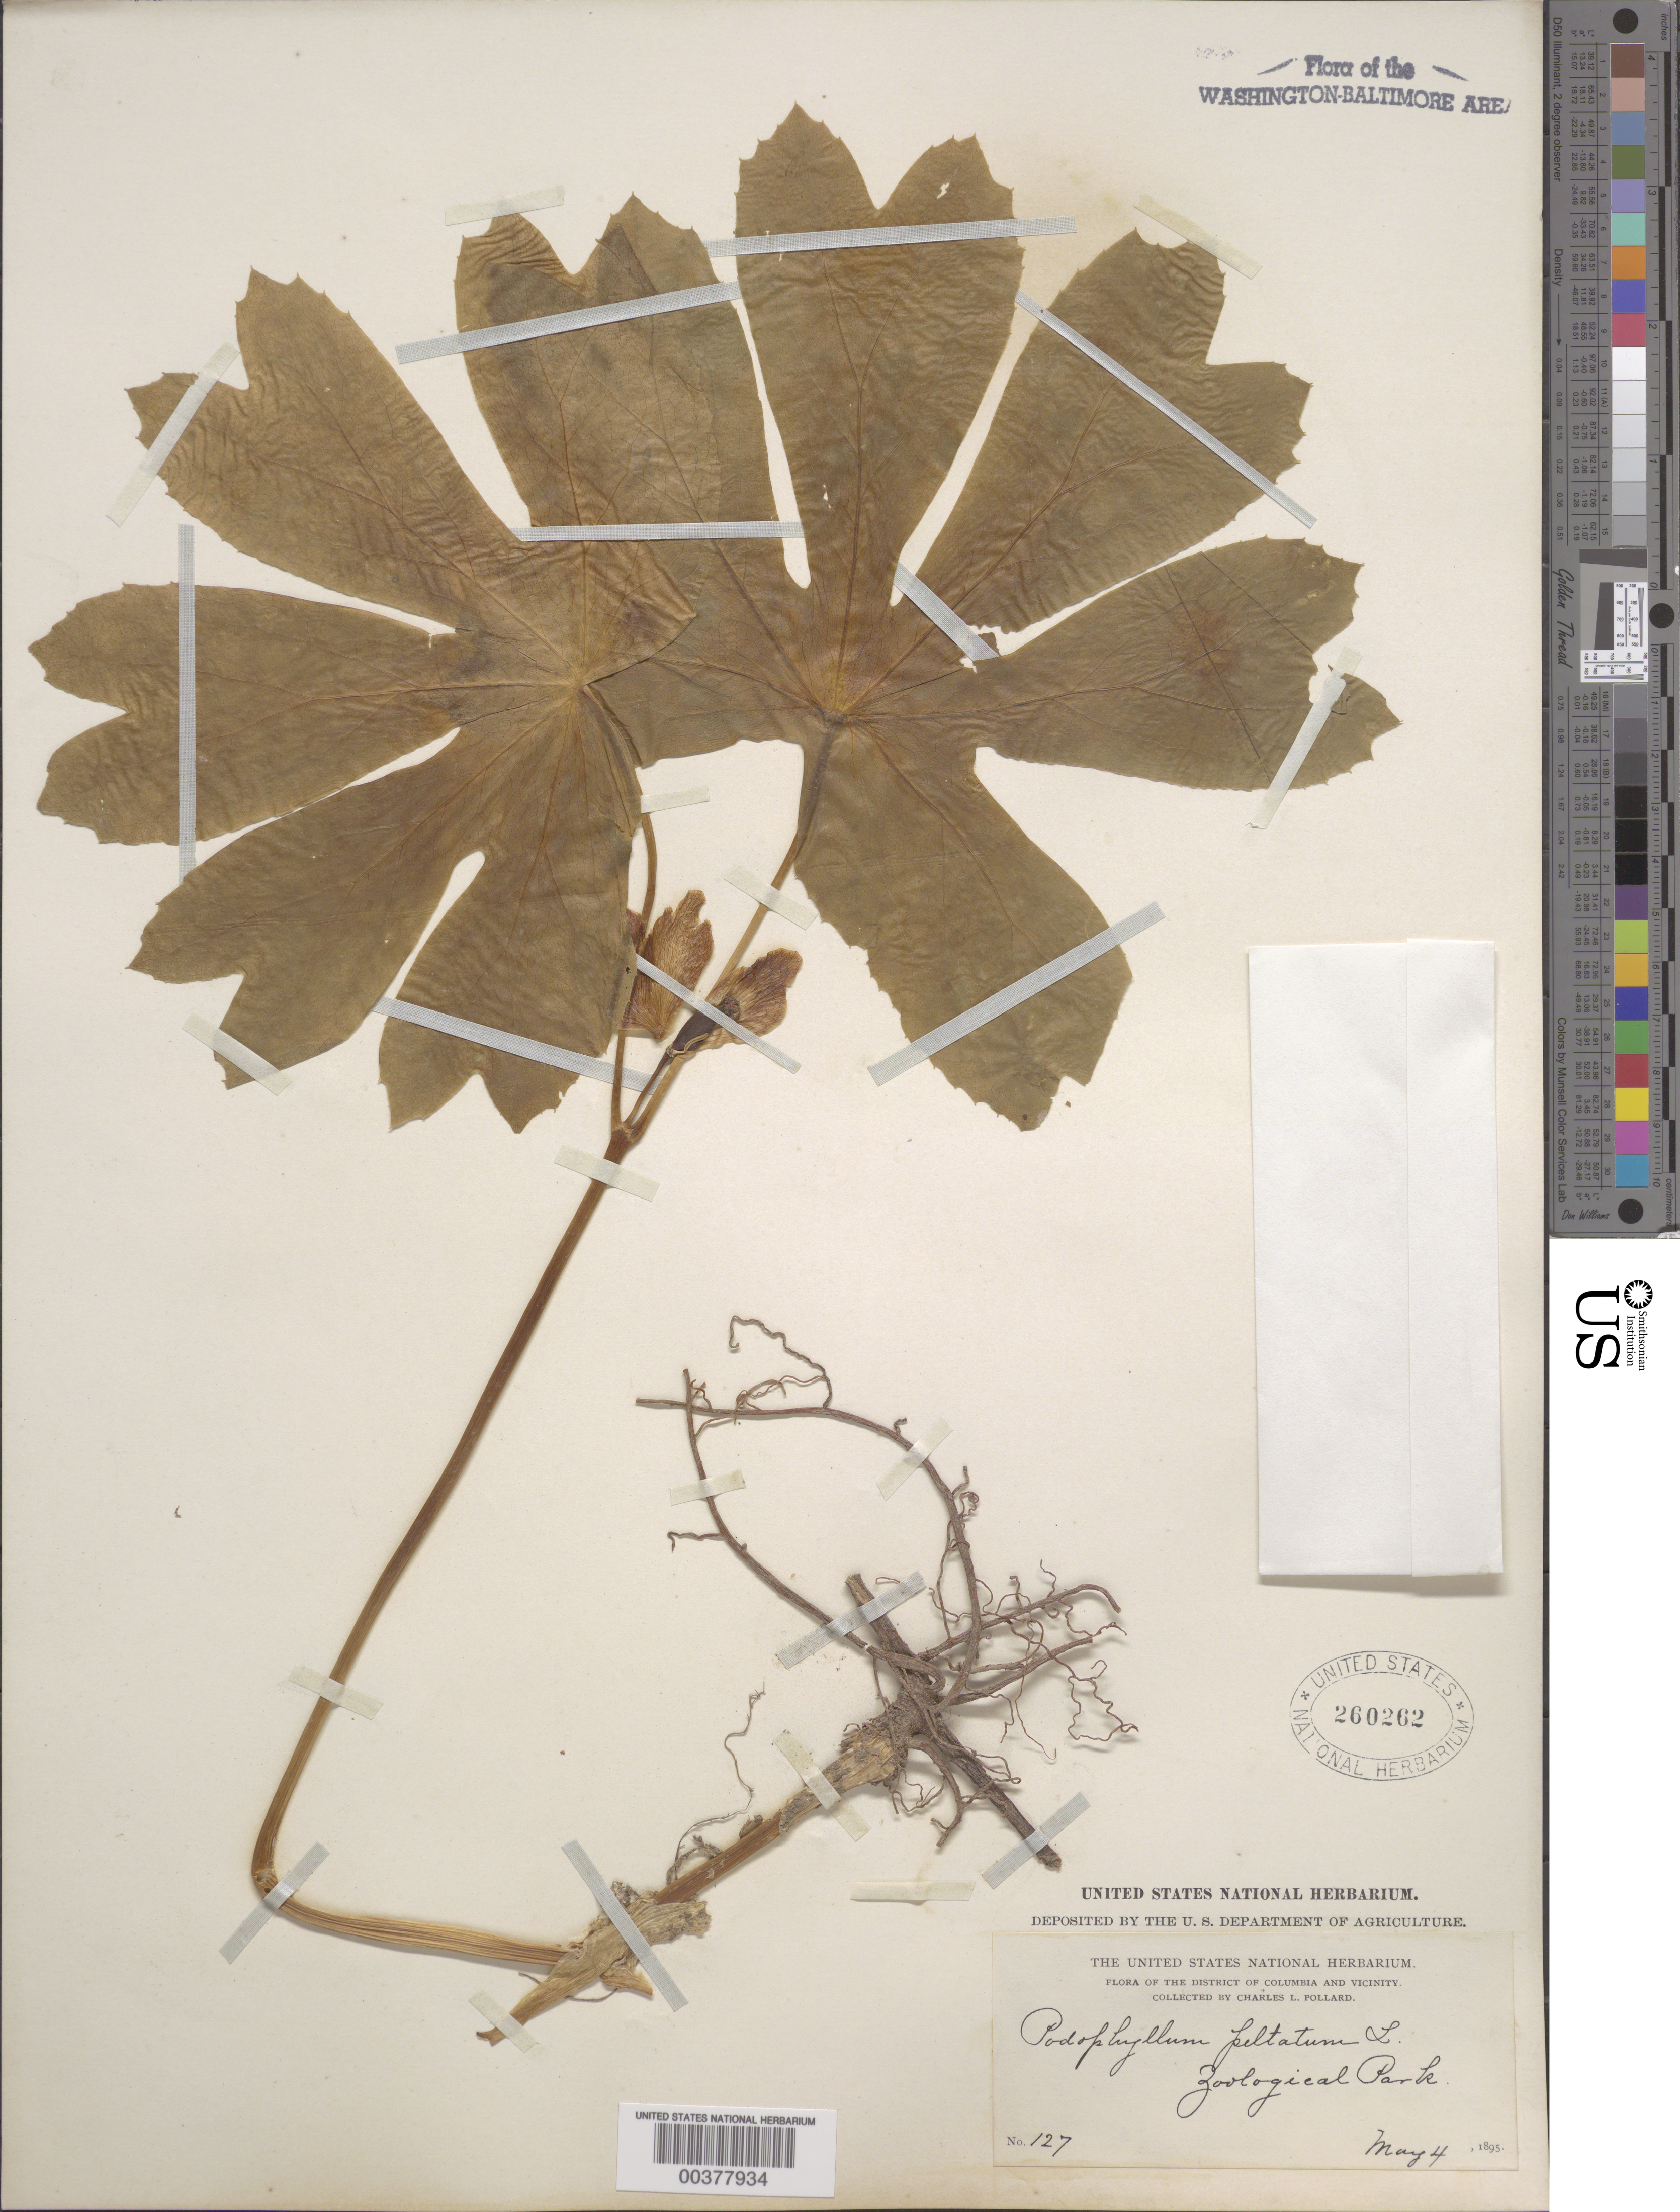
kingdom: Plantae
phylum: Tracheophyta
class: Magnoliopsida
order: Ranunculales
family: Berberidaceae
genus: Podophyllum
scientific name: Podophyllum peltatum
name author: L.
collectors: C. L. Pollard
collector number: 127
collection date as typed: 04 May 1895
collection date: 1895-05-04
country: United States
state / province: District of Columbia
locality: Zoological Park Rock Creek Park & vicinity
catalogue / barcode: US 260262